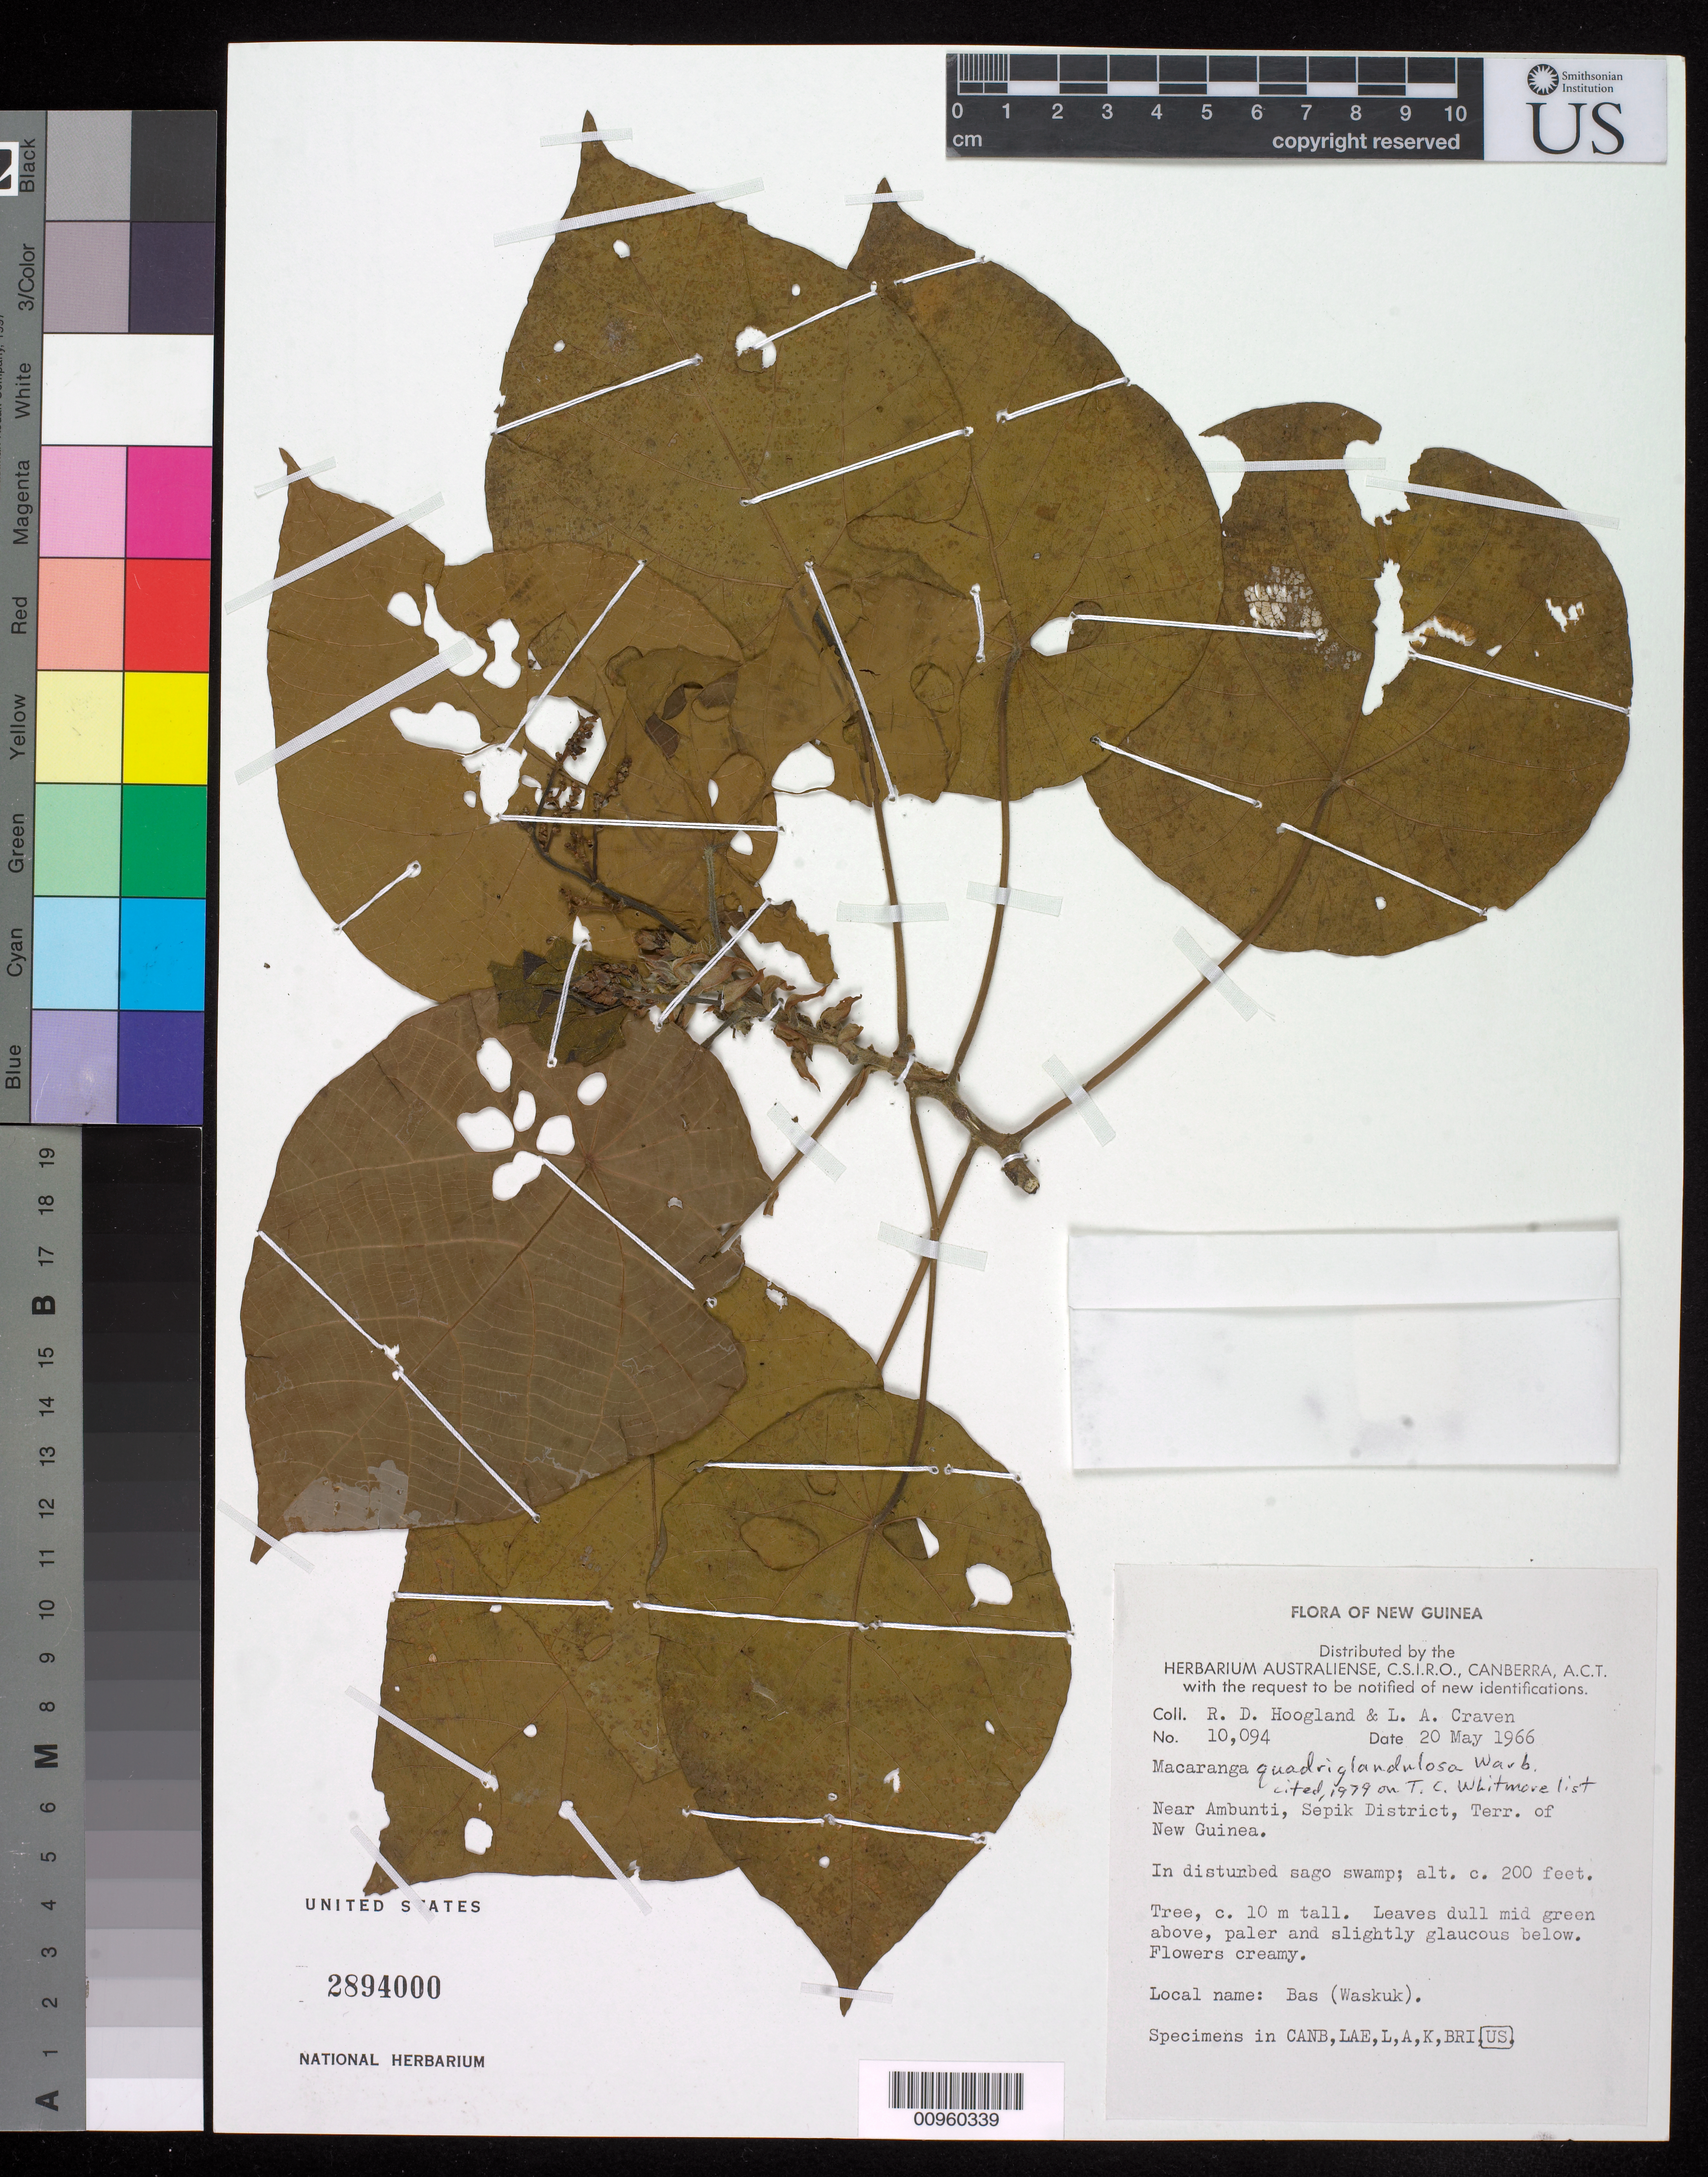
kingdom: Plantae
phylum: Tracheophyta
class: Magnoliopsida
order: Malpighiales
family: Euphorbiaceae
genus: Macaranga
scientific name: Macaranga quadriglandulosa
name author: Warb.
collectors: R. D. Hoogland & L. A. Craven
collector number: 10094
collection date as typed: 20 May 1966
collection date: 1966-05-20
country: Papua New Guinea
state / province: East Sepik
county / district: Ambunti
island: New Guinea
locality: Near Ambunti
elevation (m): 61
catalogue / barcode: US 2894000